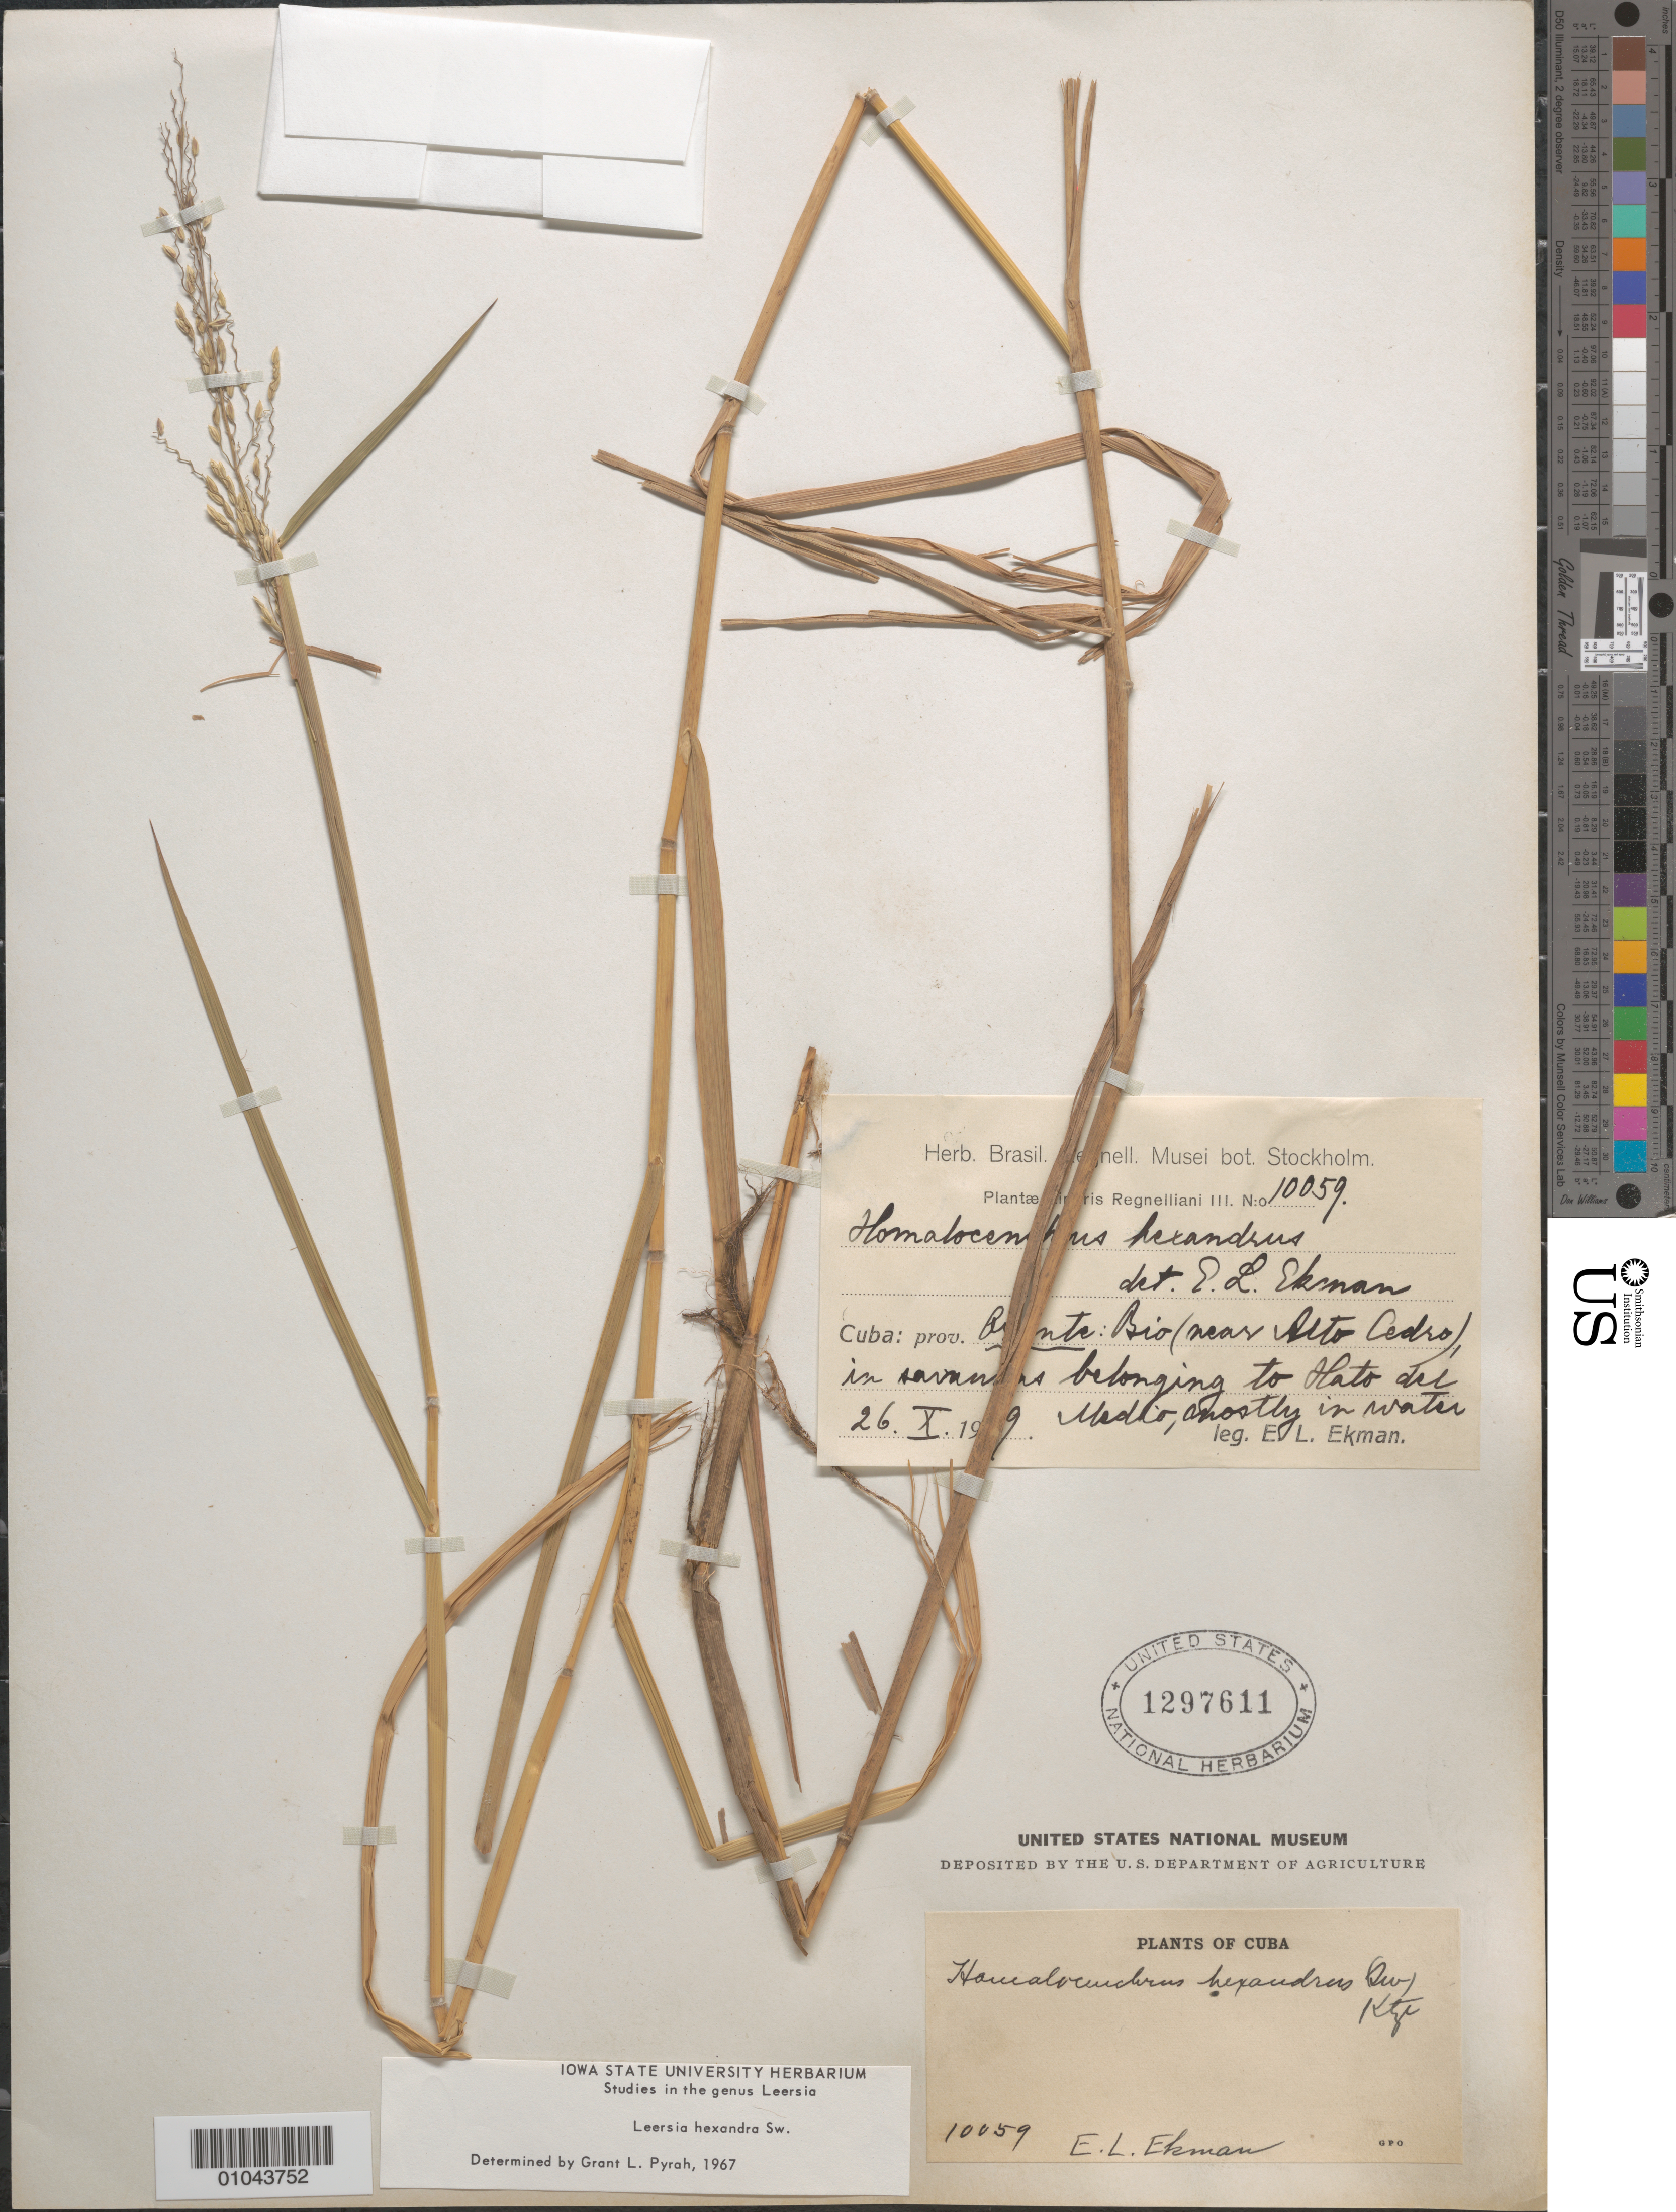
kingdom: Plantae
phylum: Tracheophyta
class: Liliopsida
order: Poales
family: Poaceae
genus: Leersia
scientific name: Leersia hexandra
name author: Sw.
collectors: E. L. Ekman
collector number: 10059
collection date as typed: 26 Oct 1919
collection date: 1919-10-26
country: Cuba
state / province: Oriente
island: Cuba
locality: near Alto Cedro, in savanas belonging to Hato del Medio, mostly in water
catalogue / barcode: US 1297611